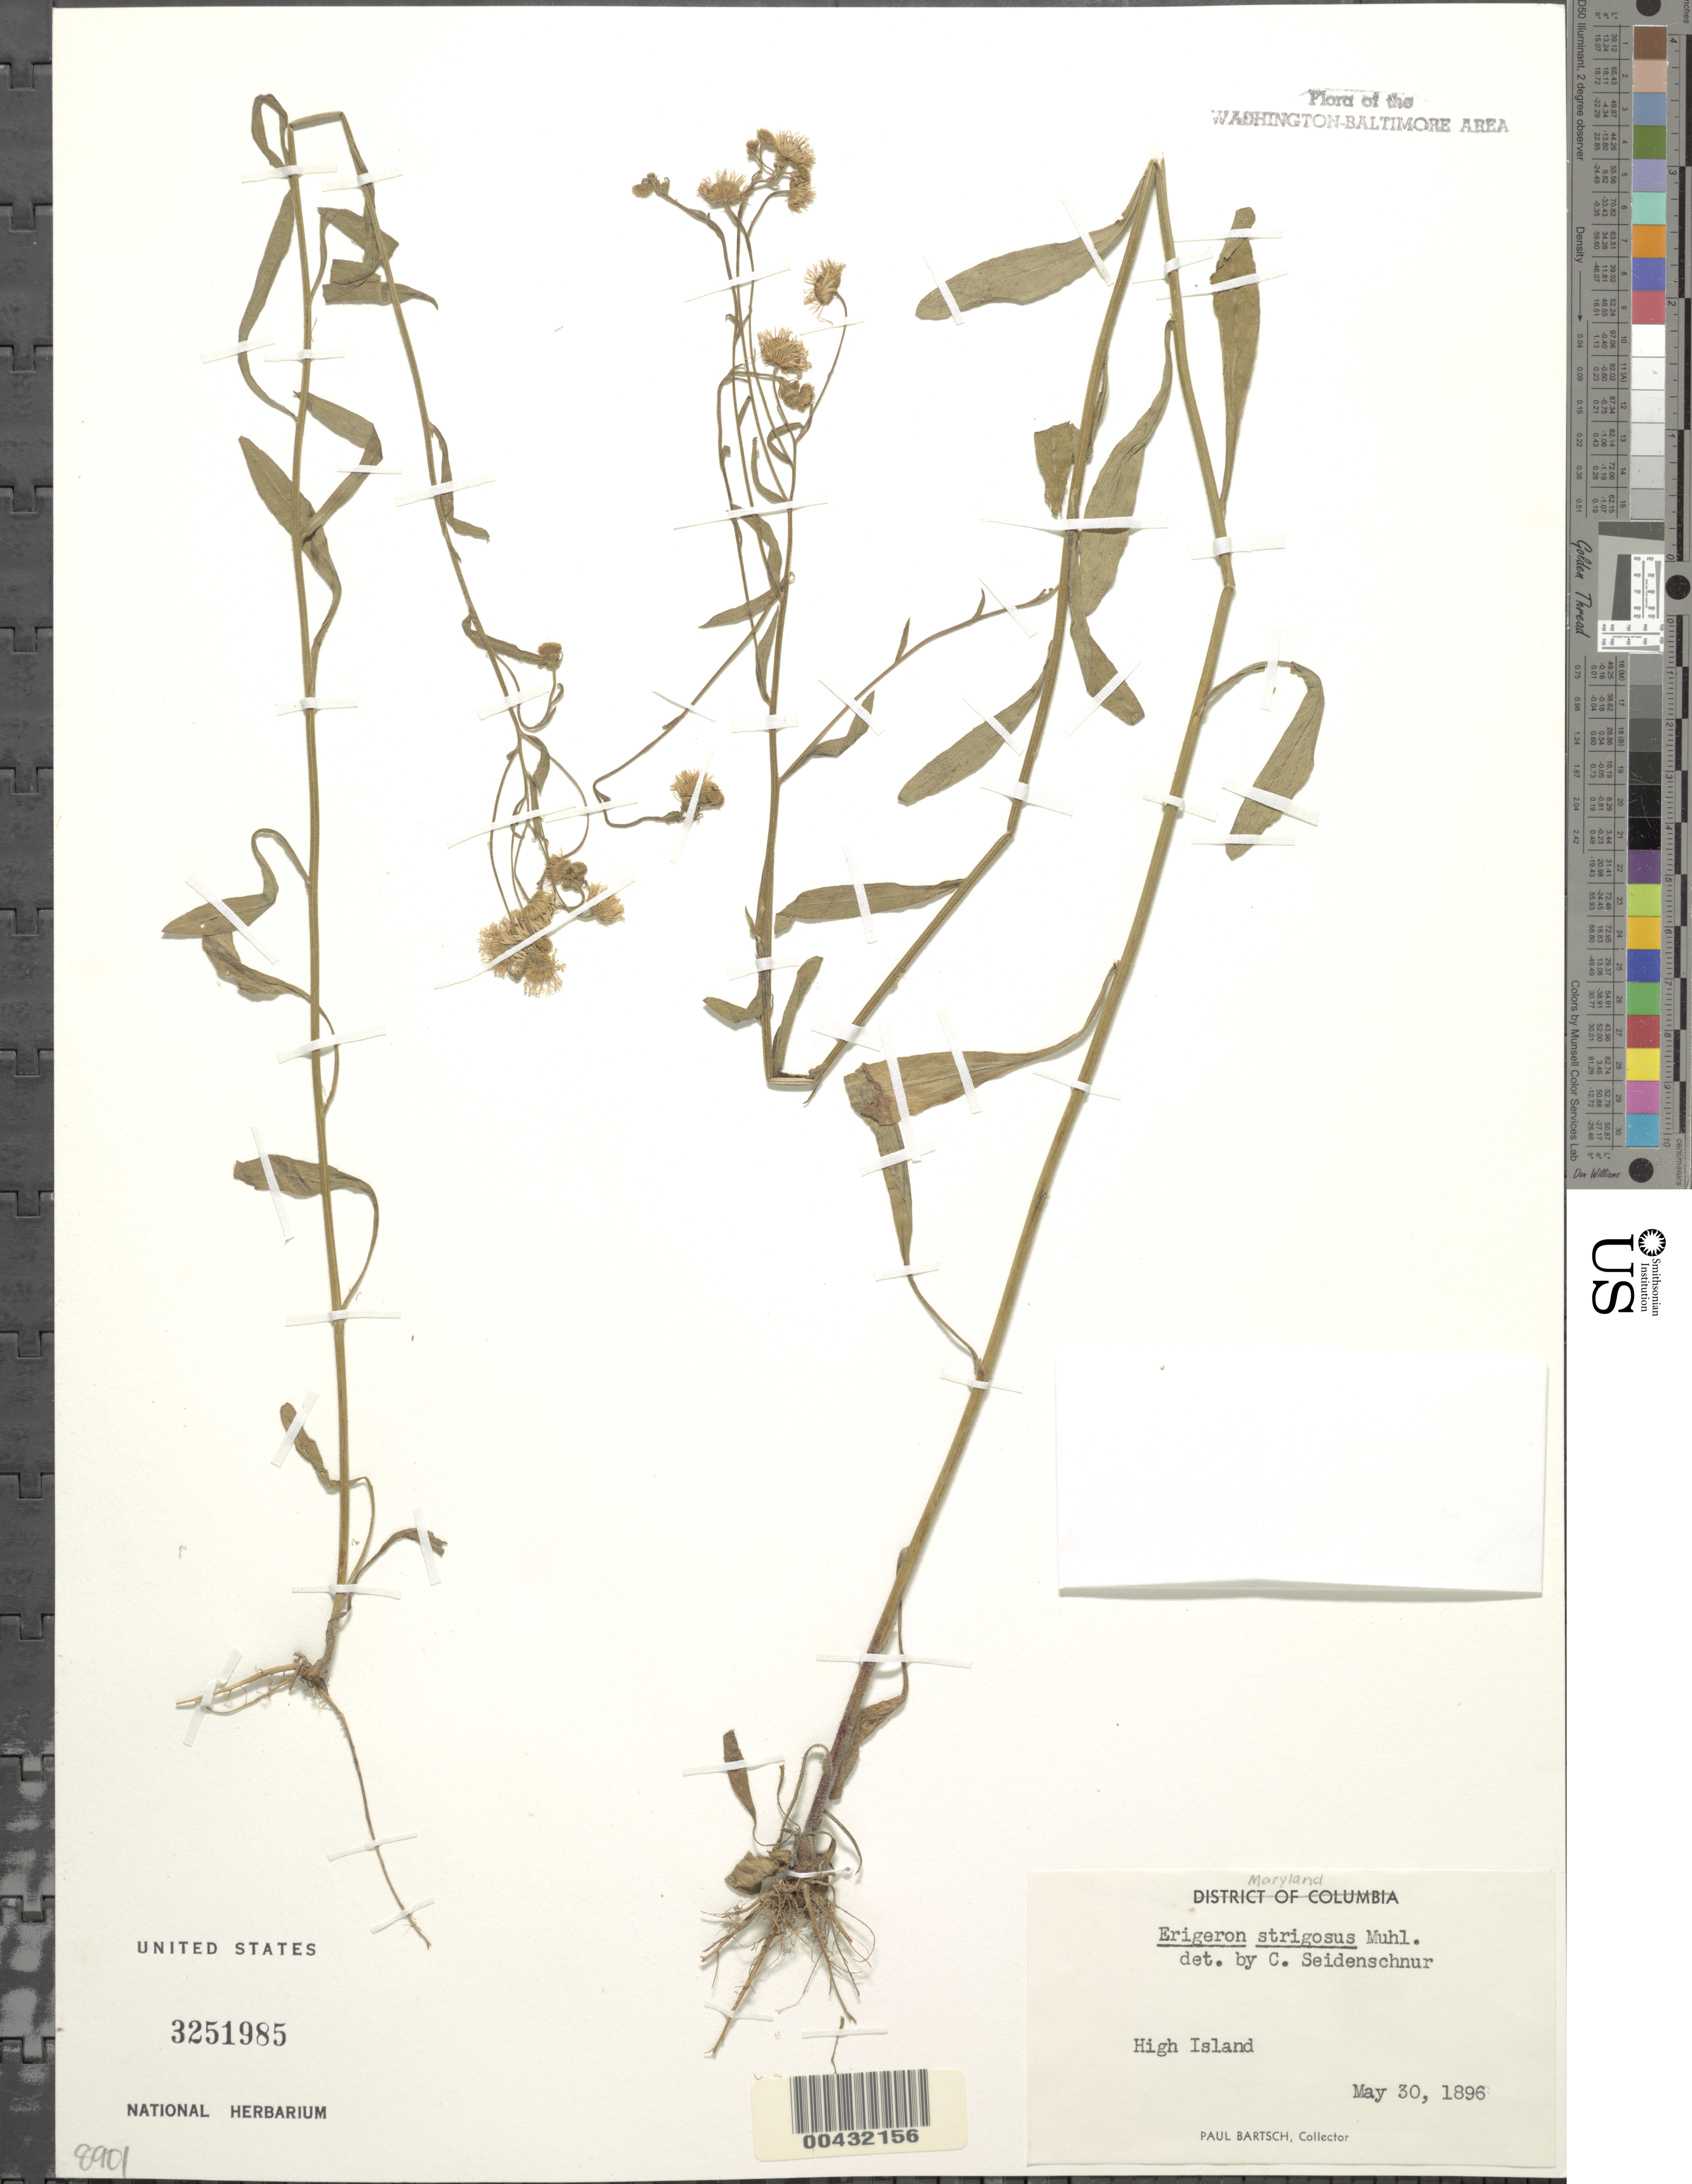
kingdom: Plantae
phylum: Tracheophyta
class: Magnoliopsida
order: Asterales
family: Asteraceae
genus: Erigeron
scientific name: Erigeron strigosus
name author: Muhl. ex Willd.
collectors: P. Bartsch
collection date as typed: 30 May 1896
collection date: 1896-05-30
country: United States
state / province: Maryland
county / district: Montgomery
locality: High Island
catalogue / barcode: US 3251985